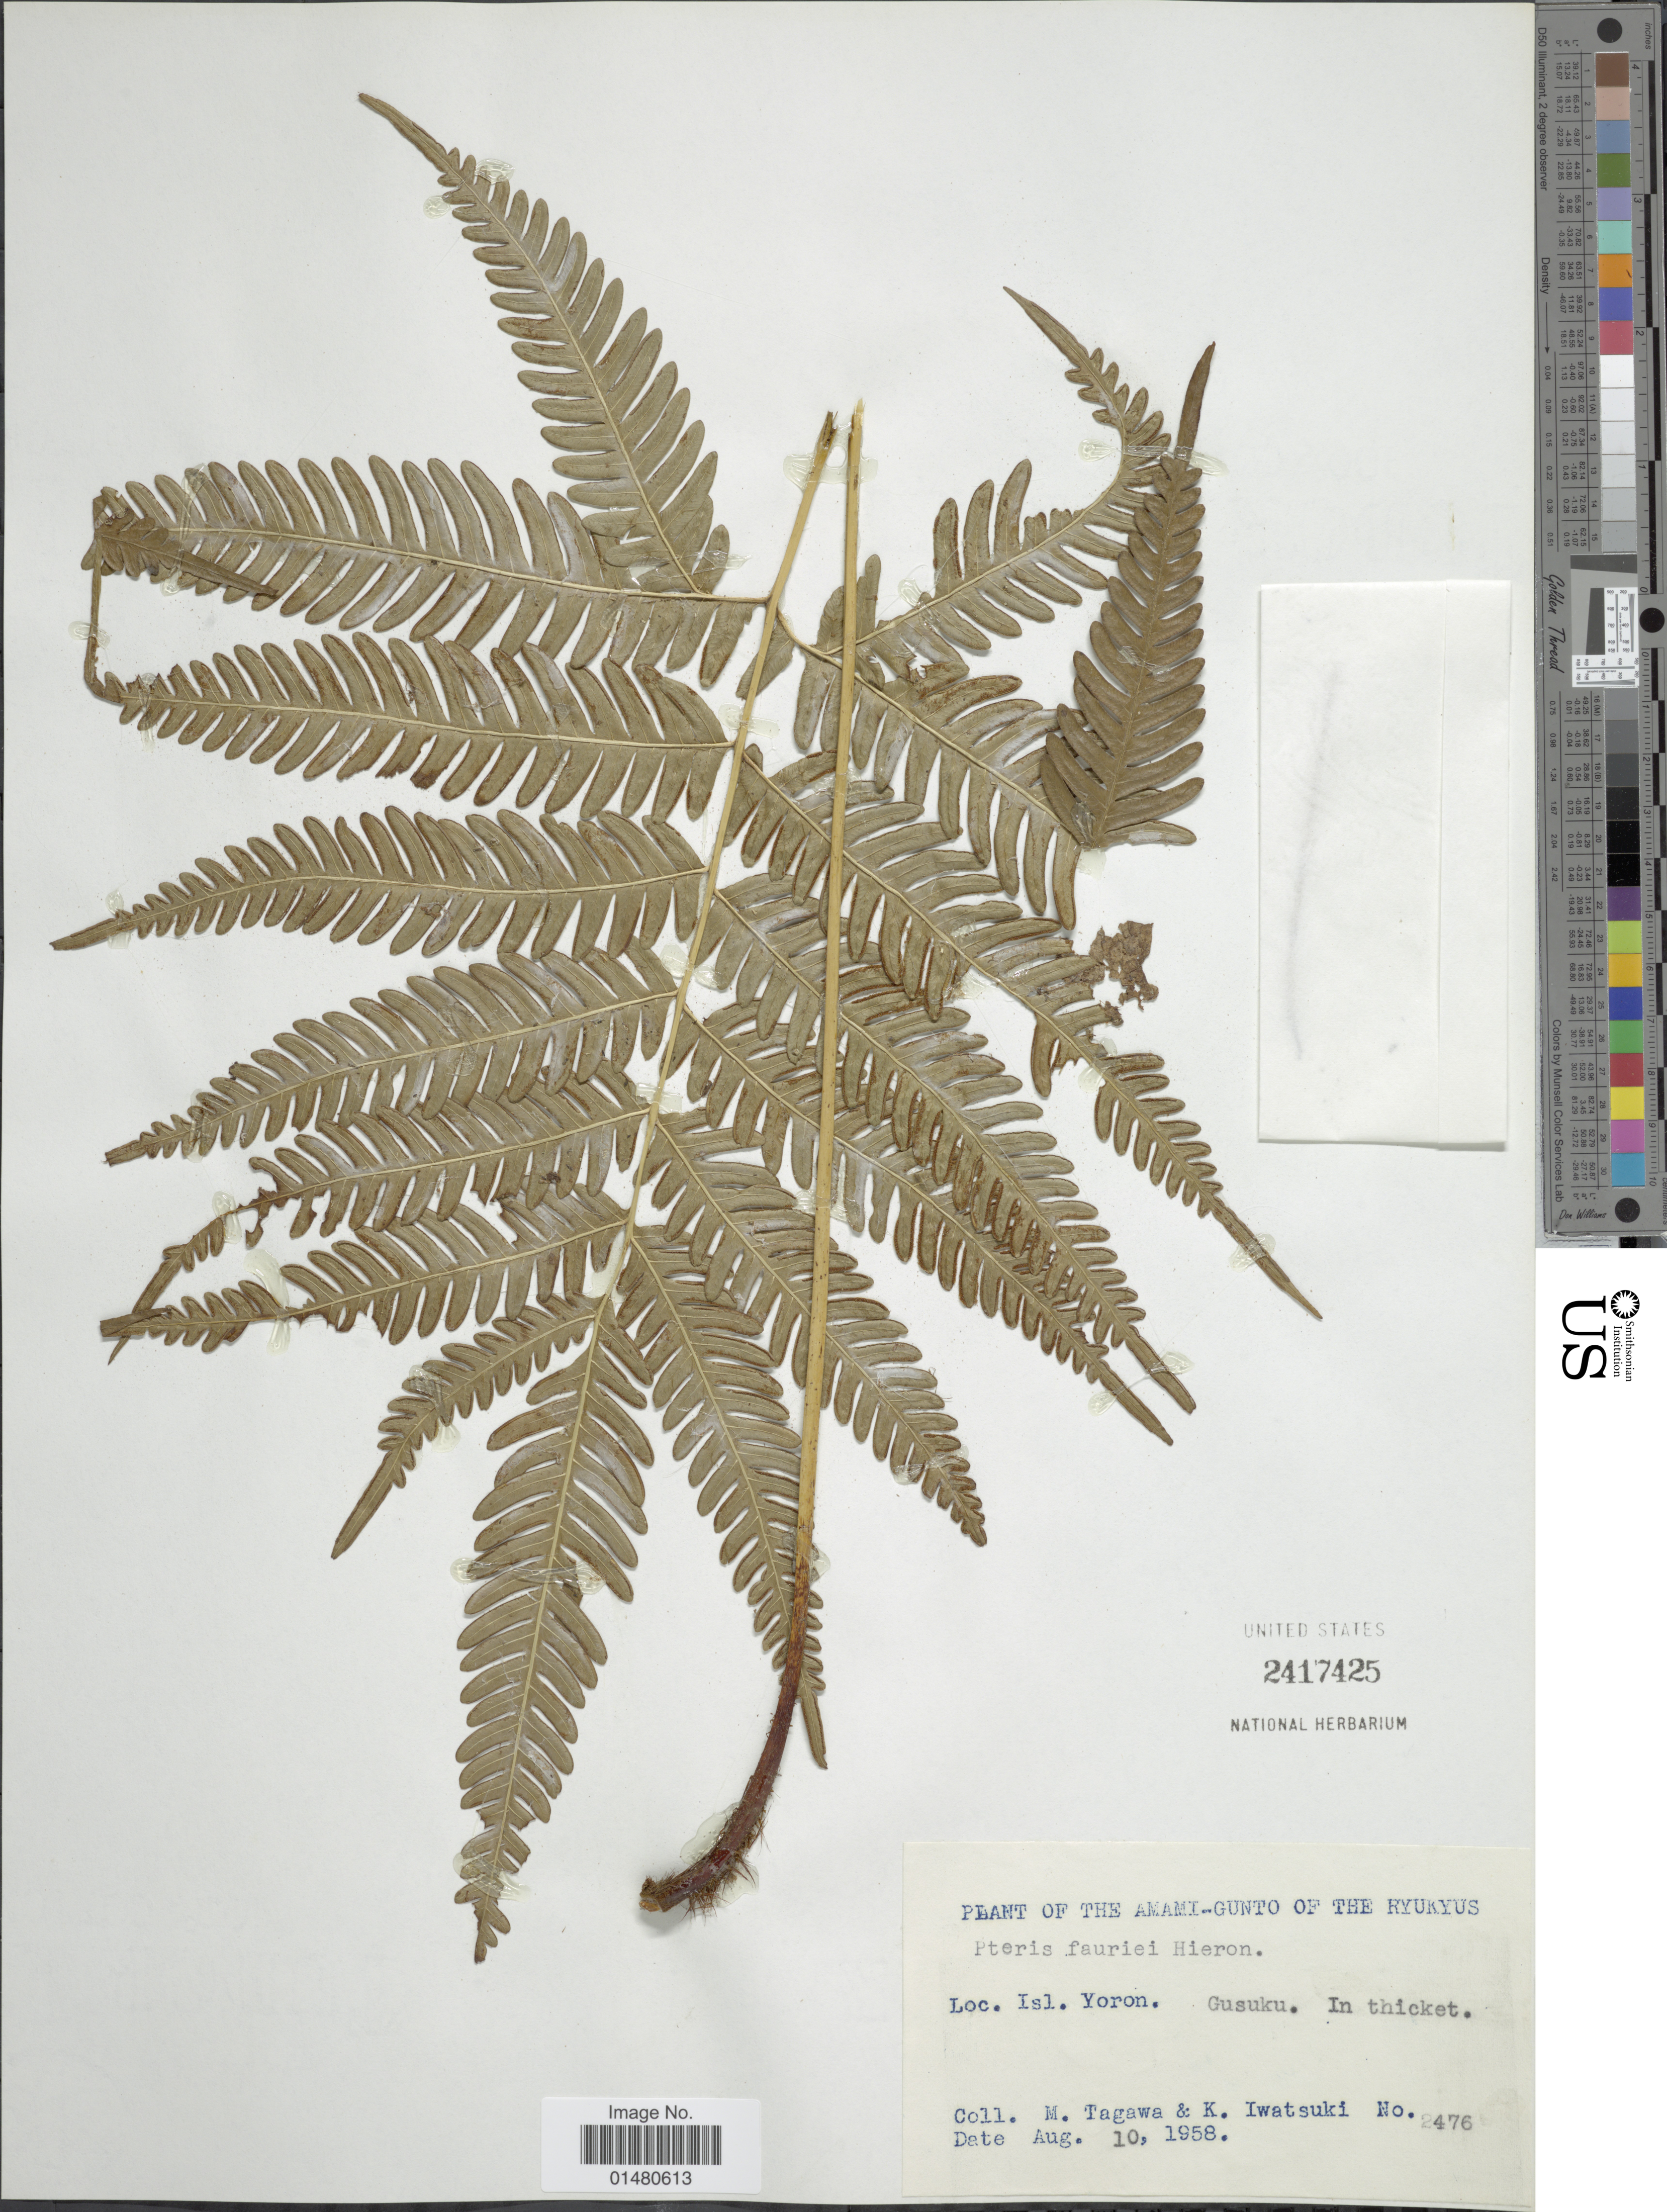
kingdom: Plantae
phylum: Tracheophyta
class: Polypodiopsida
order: Polypodiales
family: Pteridaceae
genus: Pteris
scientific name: Pteris fauriei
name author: Hieron.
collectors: M. Tagawa & K. Iwatsuki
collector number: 2476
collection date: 1958-08-10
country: Japan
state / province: Okinawa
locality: The Amami-Gunto of the Ryukyus, Isl Yoron. Gusuku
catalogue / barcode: US 2417425